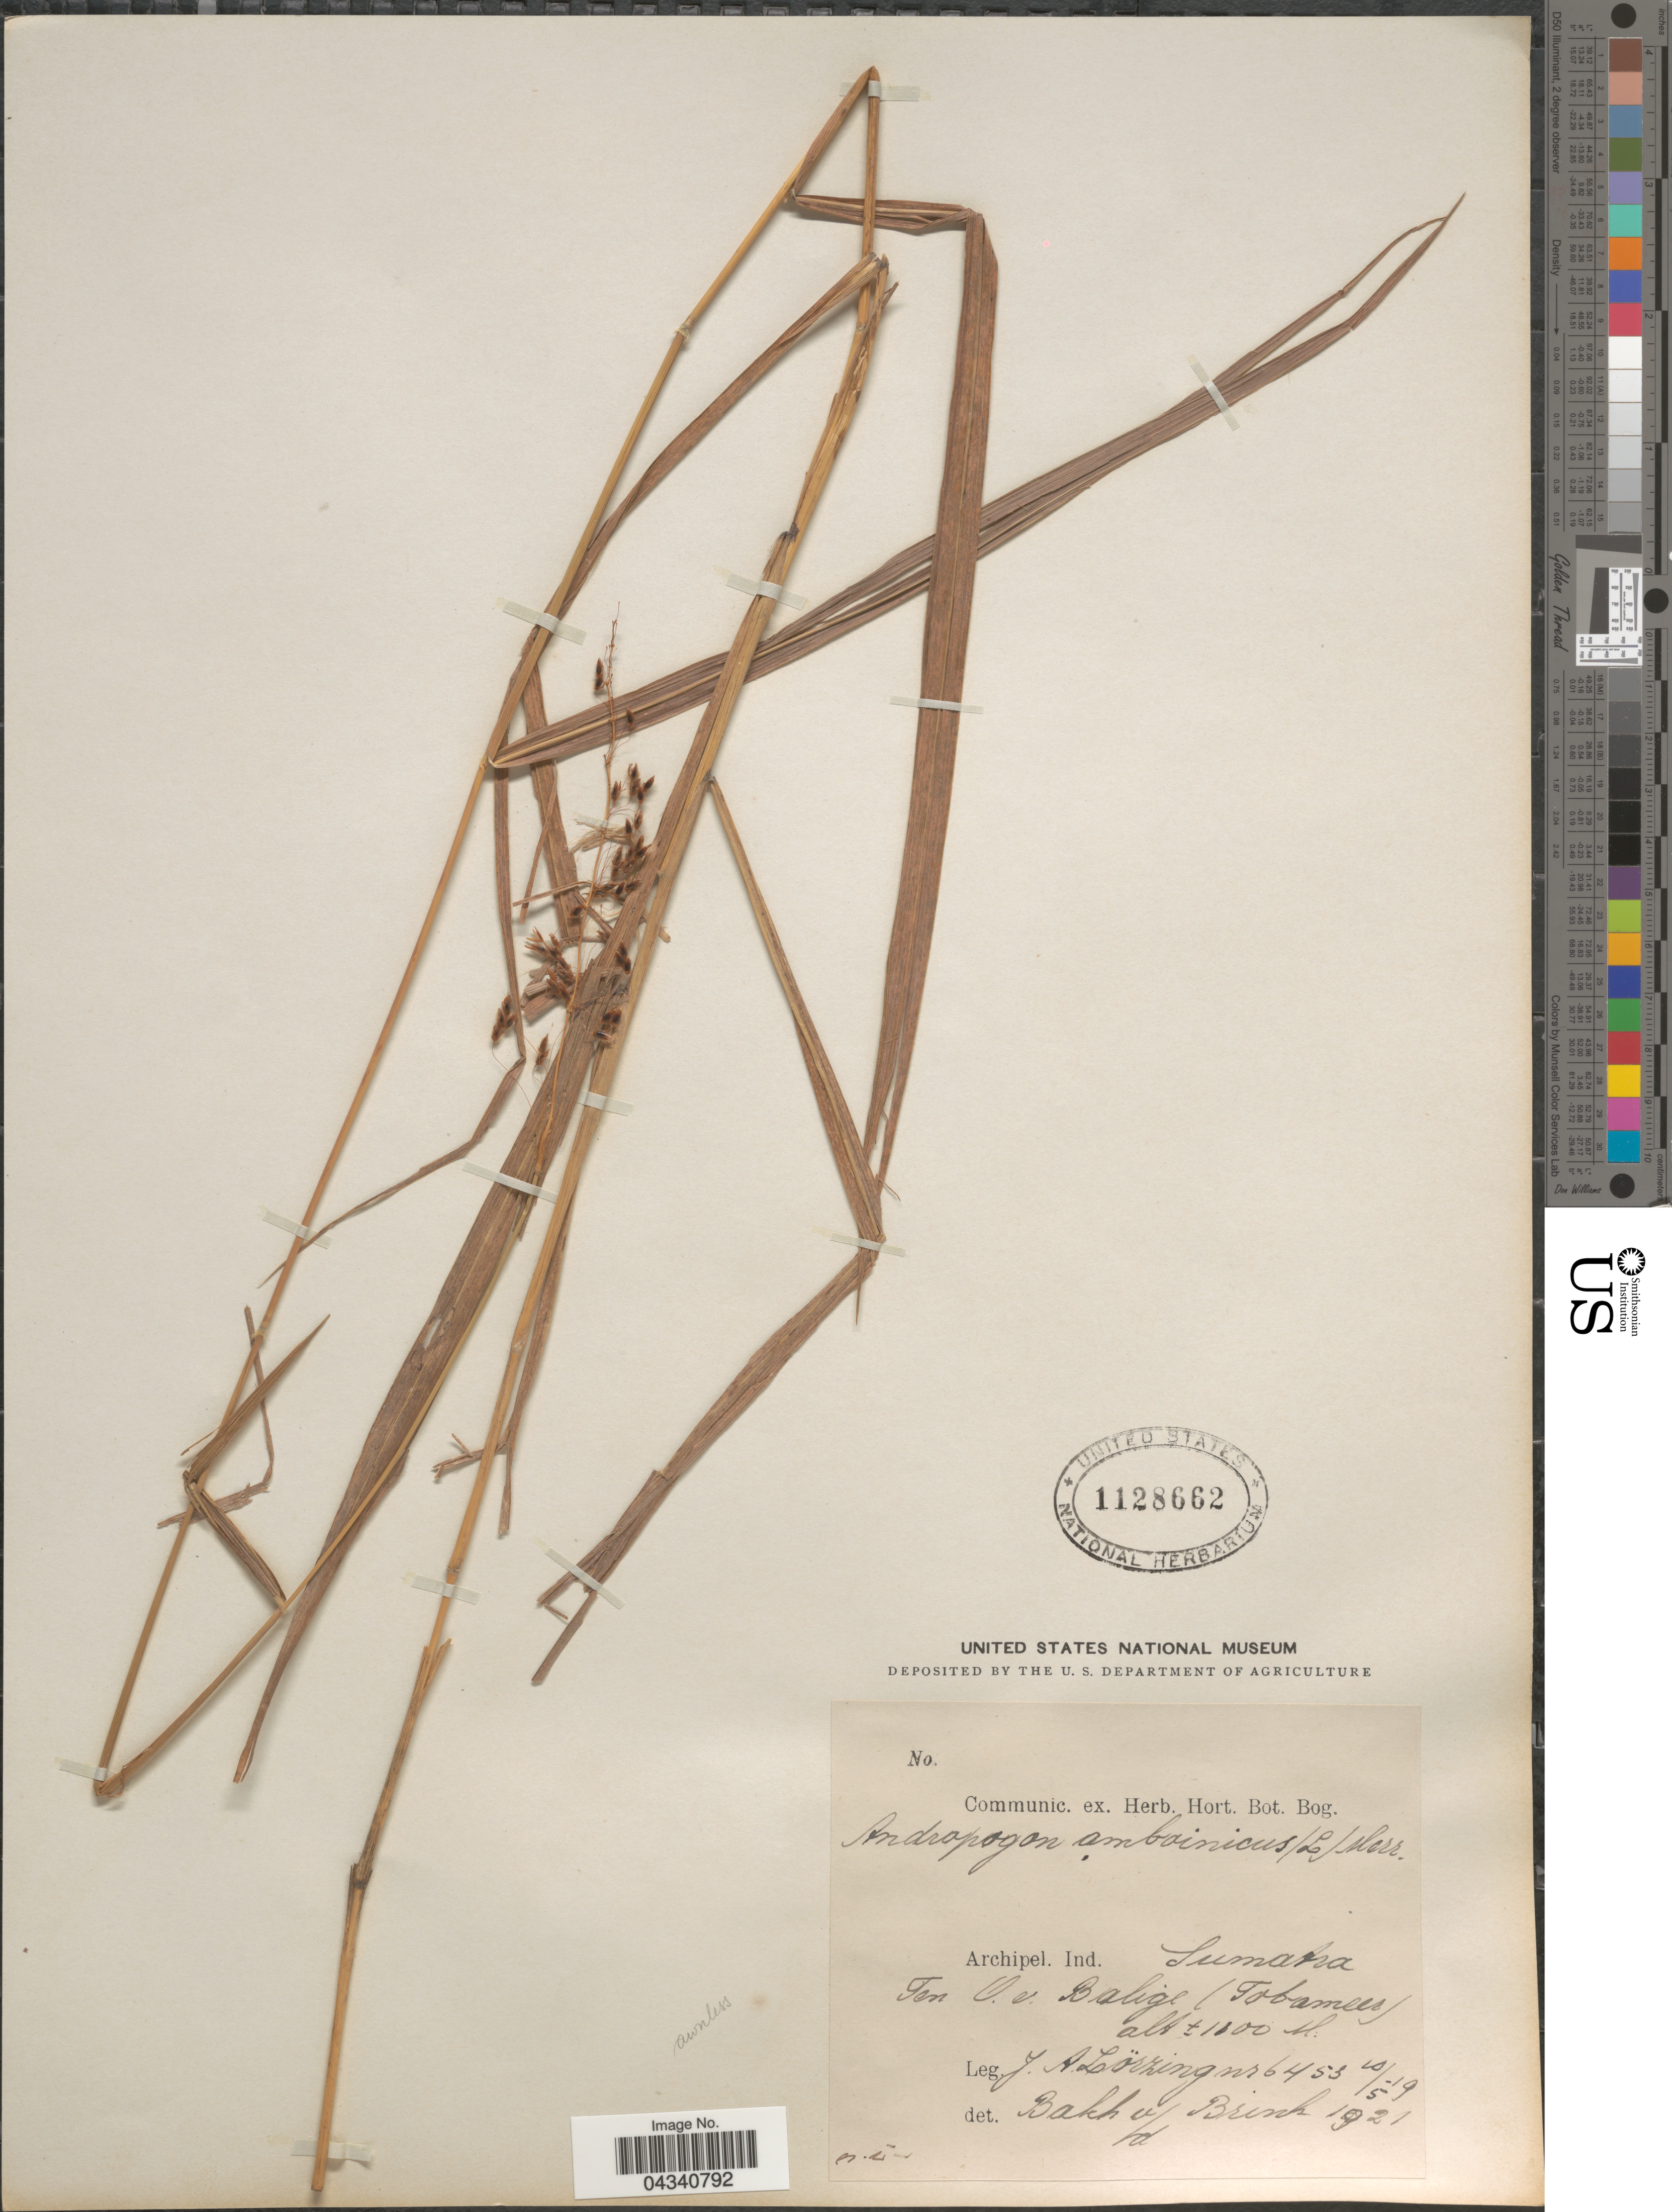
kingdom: Plantae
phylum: Tracheophyta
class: Liliopsida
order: Poales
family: Poaceae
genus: Sorghum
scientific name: Sorghum nitidum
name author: (Vahl) Pers.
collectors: J. Lorzing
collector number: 6453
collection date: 1921-05-10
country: Indonesia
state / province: Sumatra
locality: Archipel. Ind. Sumatra. Ten O. v. Balige (Tobameer).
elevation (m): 1100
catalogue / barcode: US 1128662